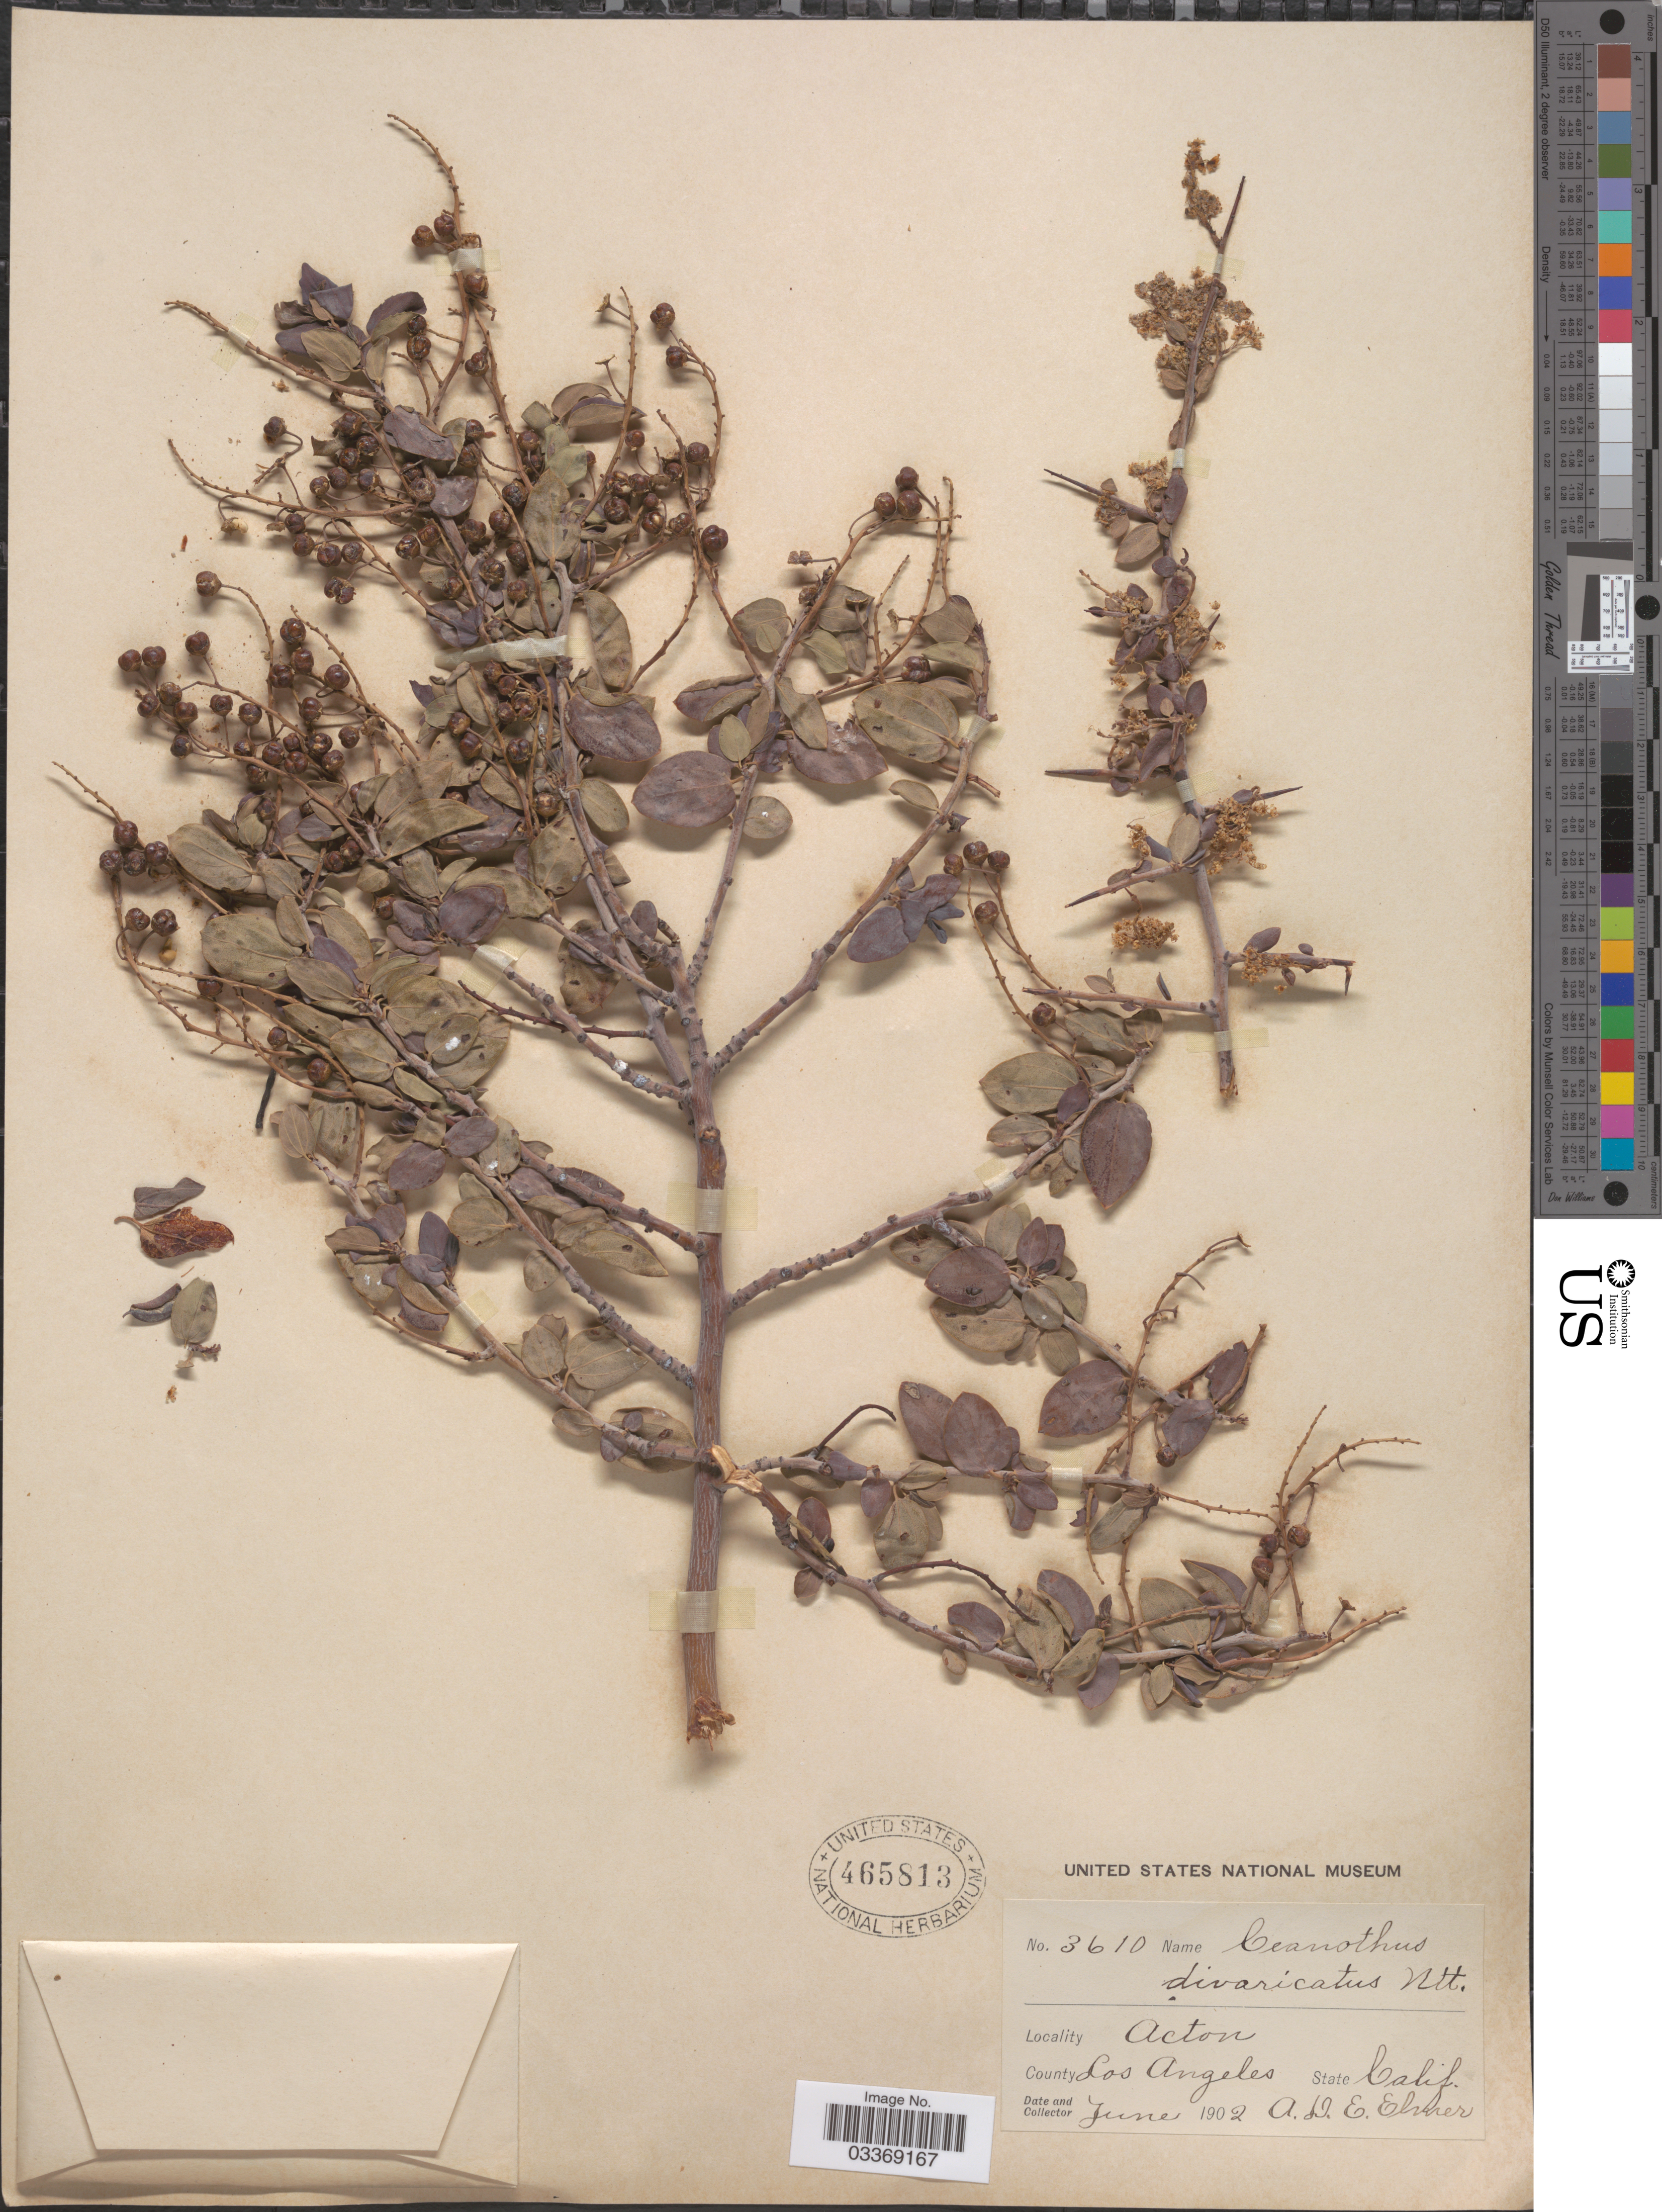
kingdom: Plantae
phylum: Tracheophyta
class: Magnoliopsida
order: Rosales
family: Rhamnaceae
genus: Ceanothus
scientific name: Ceanothus divaricatus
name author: Nutt. ex Torr. & S.F. Gray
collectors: A. D. E. Elmer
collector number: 3610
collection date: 1902-06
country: United States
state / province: California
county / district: Los Angeles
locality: Acton, County Los Angeles.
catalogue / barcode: US 465813